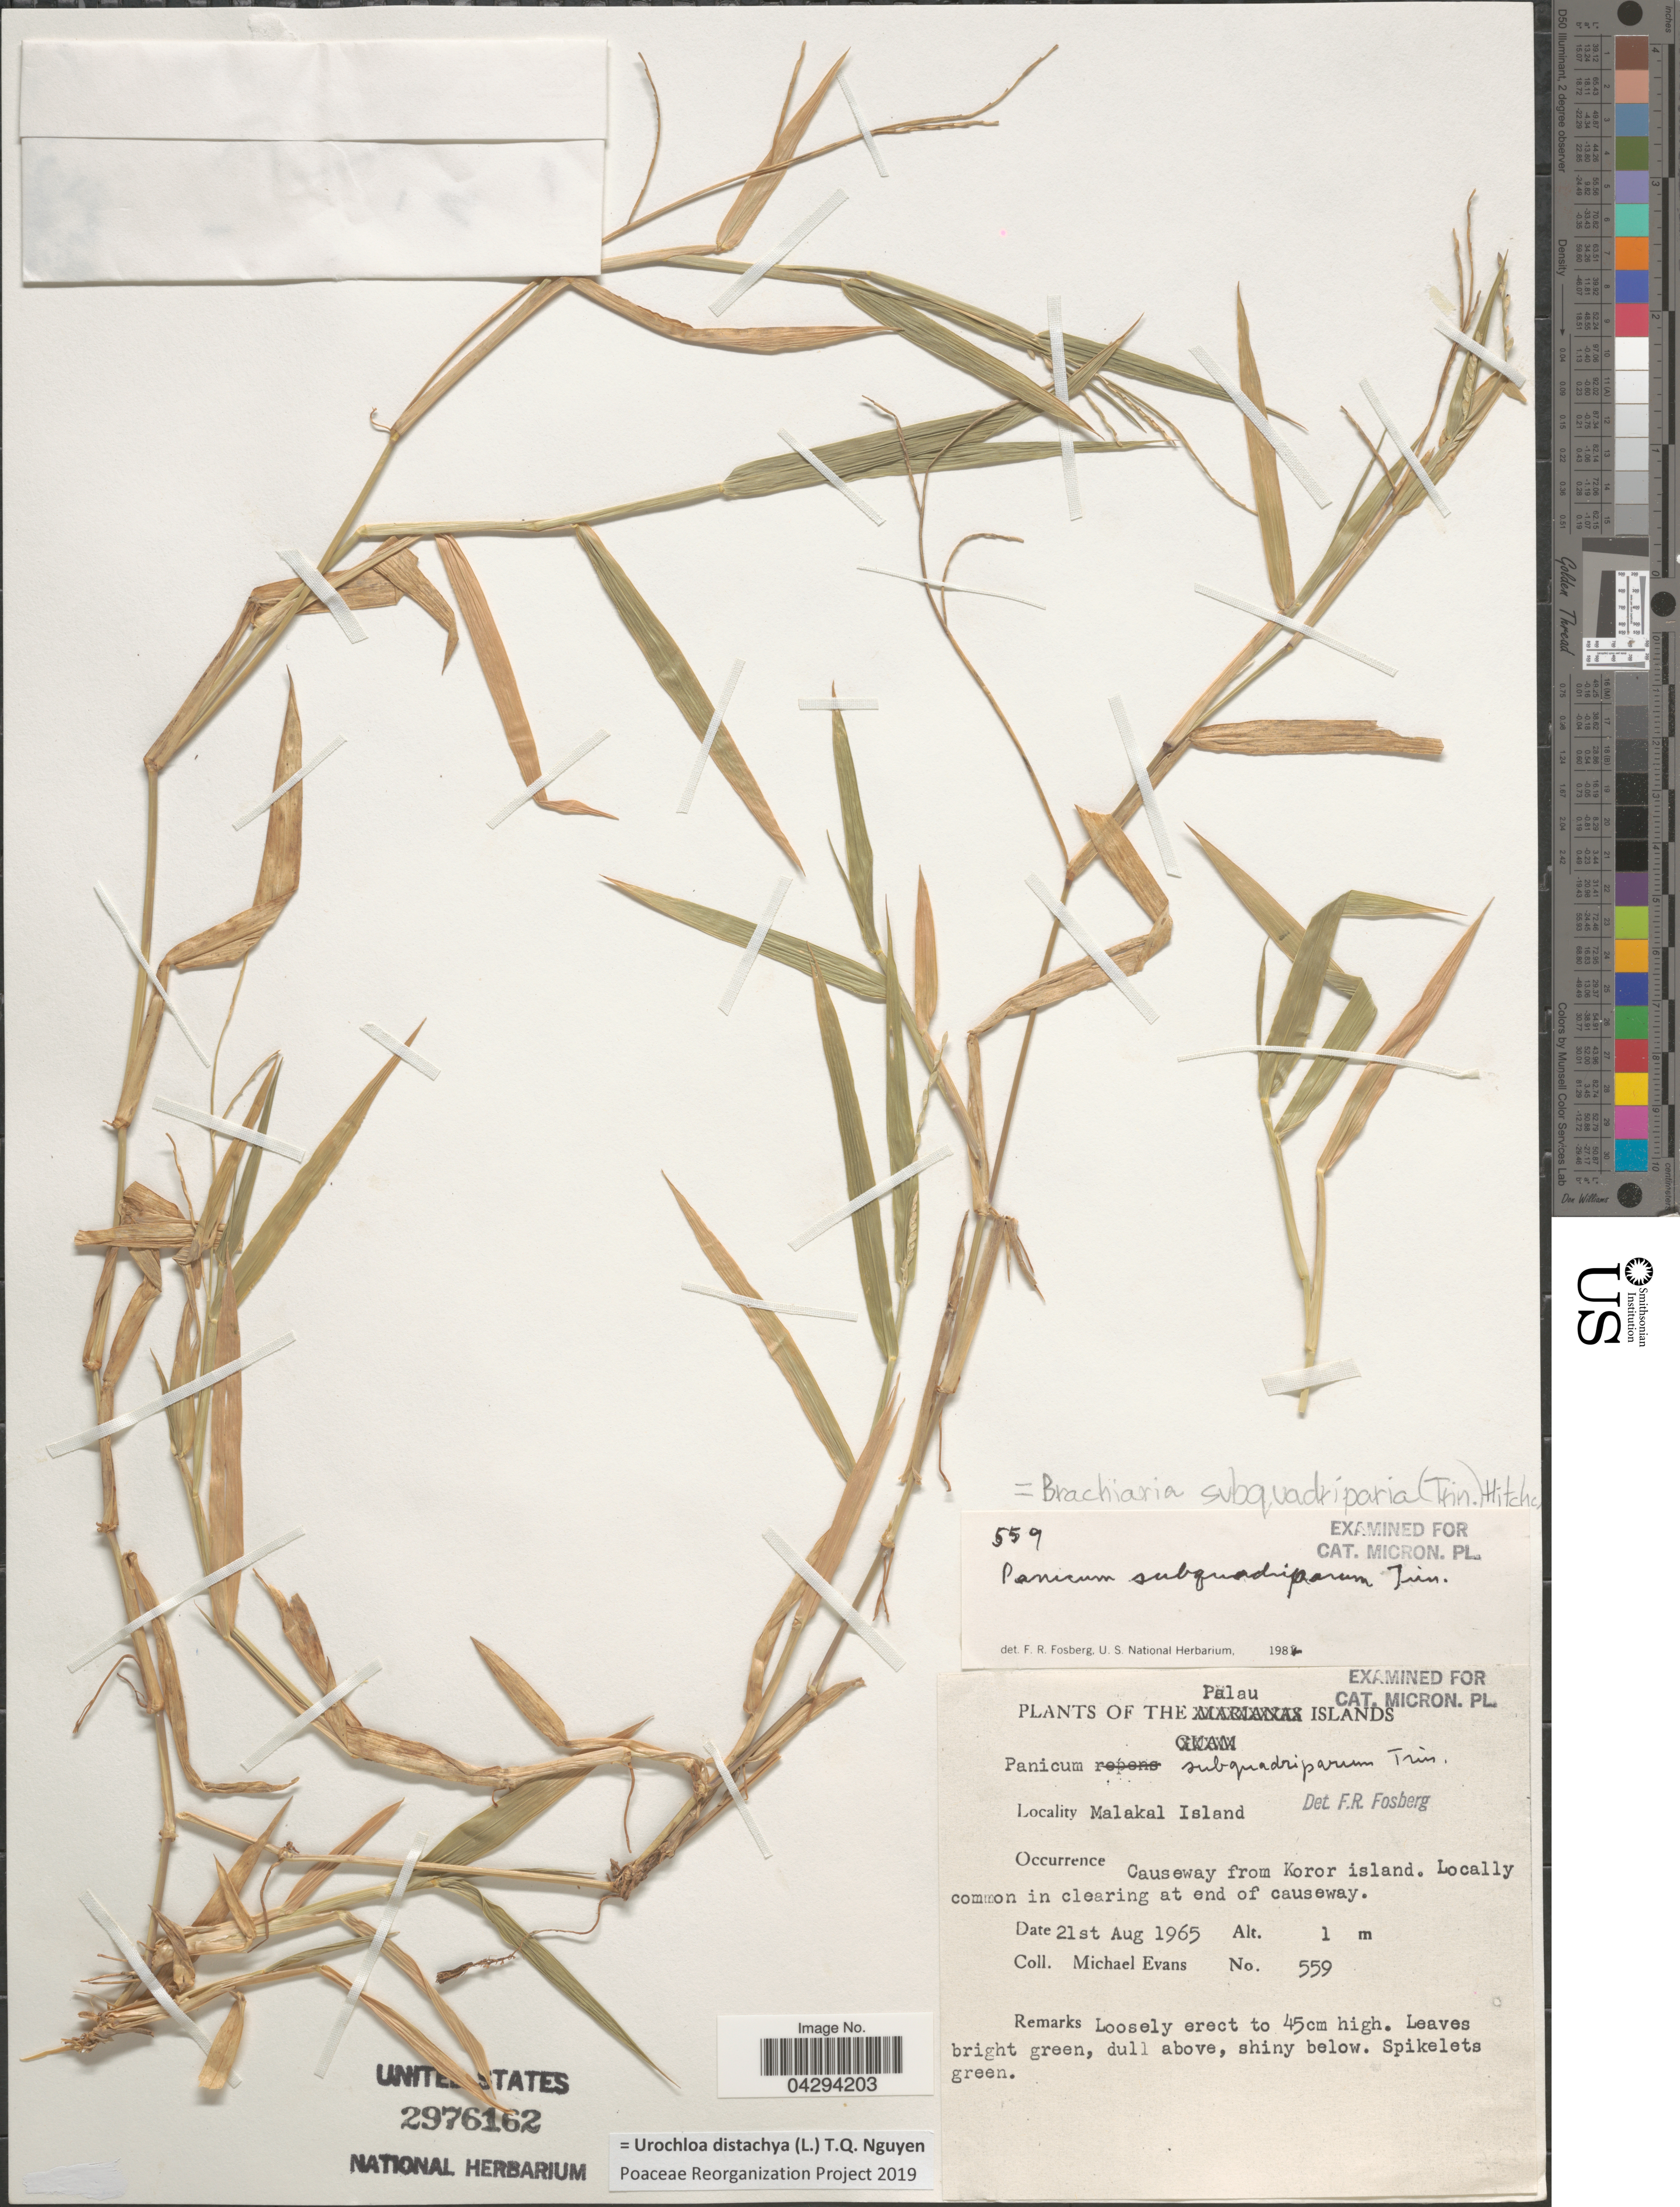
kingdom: Plantae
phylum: Tracheophyta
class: Liliopsida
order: Poales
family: Poaceae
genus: Urochloa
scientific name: Urochloa distachya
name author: (L.) T.Q. Nguyen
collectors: M. Evans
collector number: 559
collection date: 1965-08-21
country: Palau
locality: Palau Islands. Malakal Island. Causeway from Koror island.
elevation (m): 1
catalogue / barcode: US 2976162